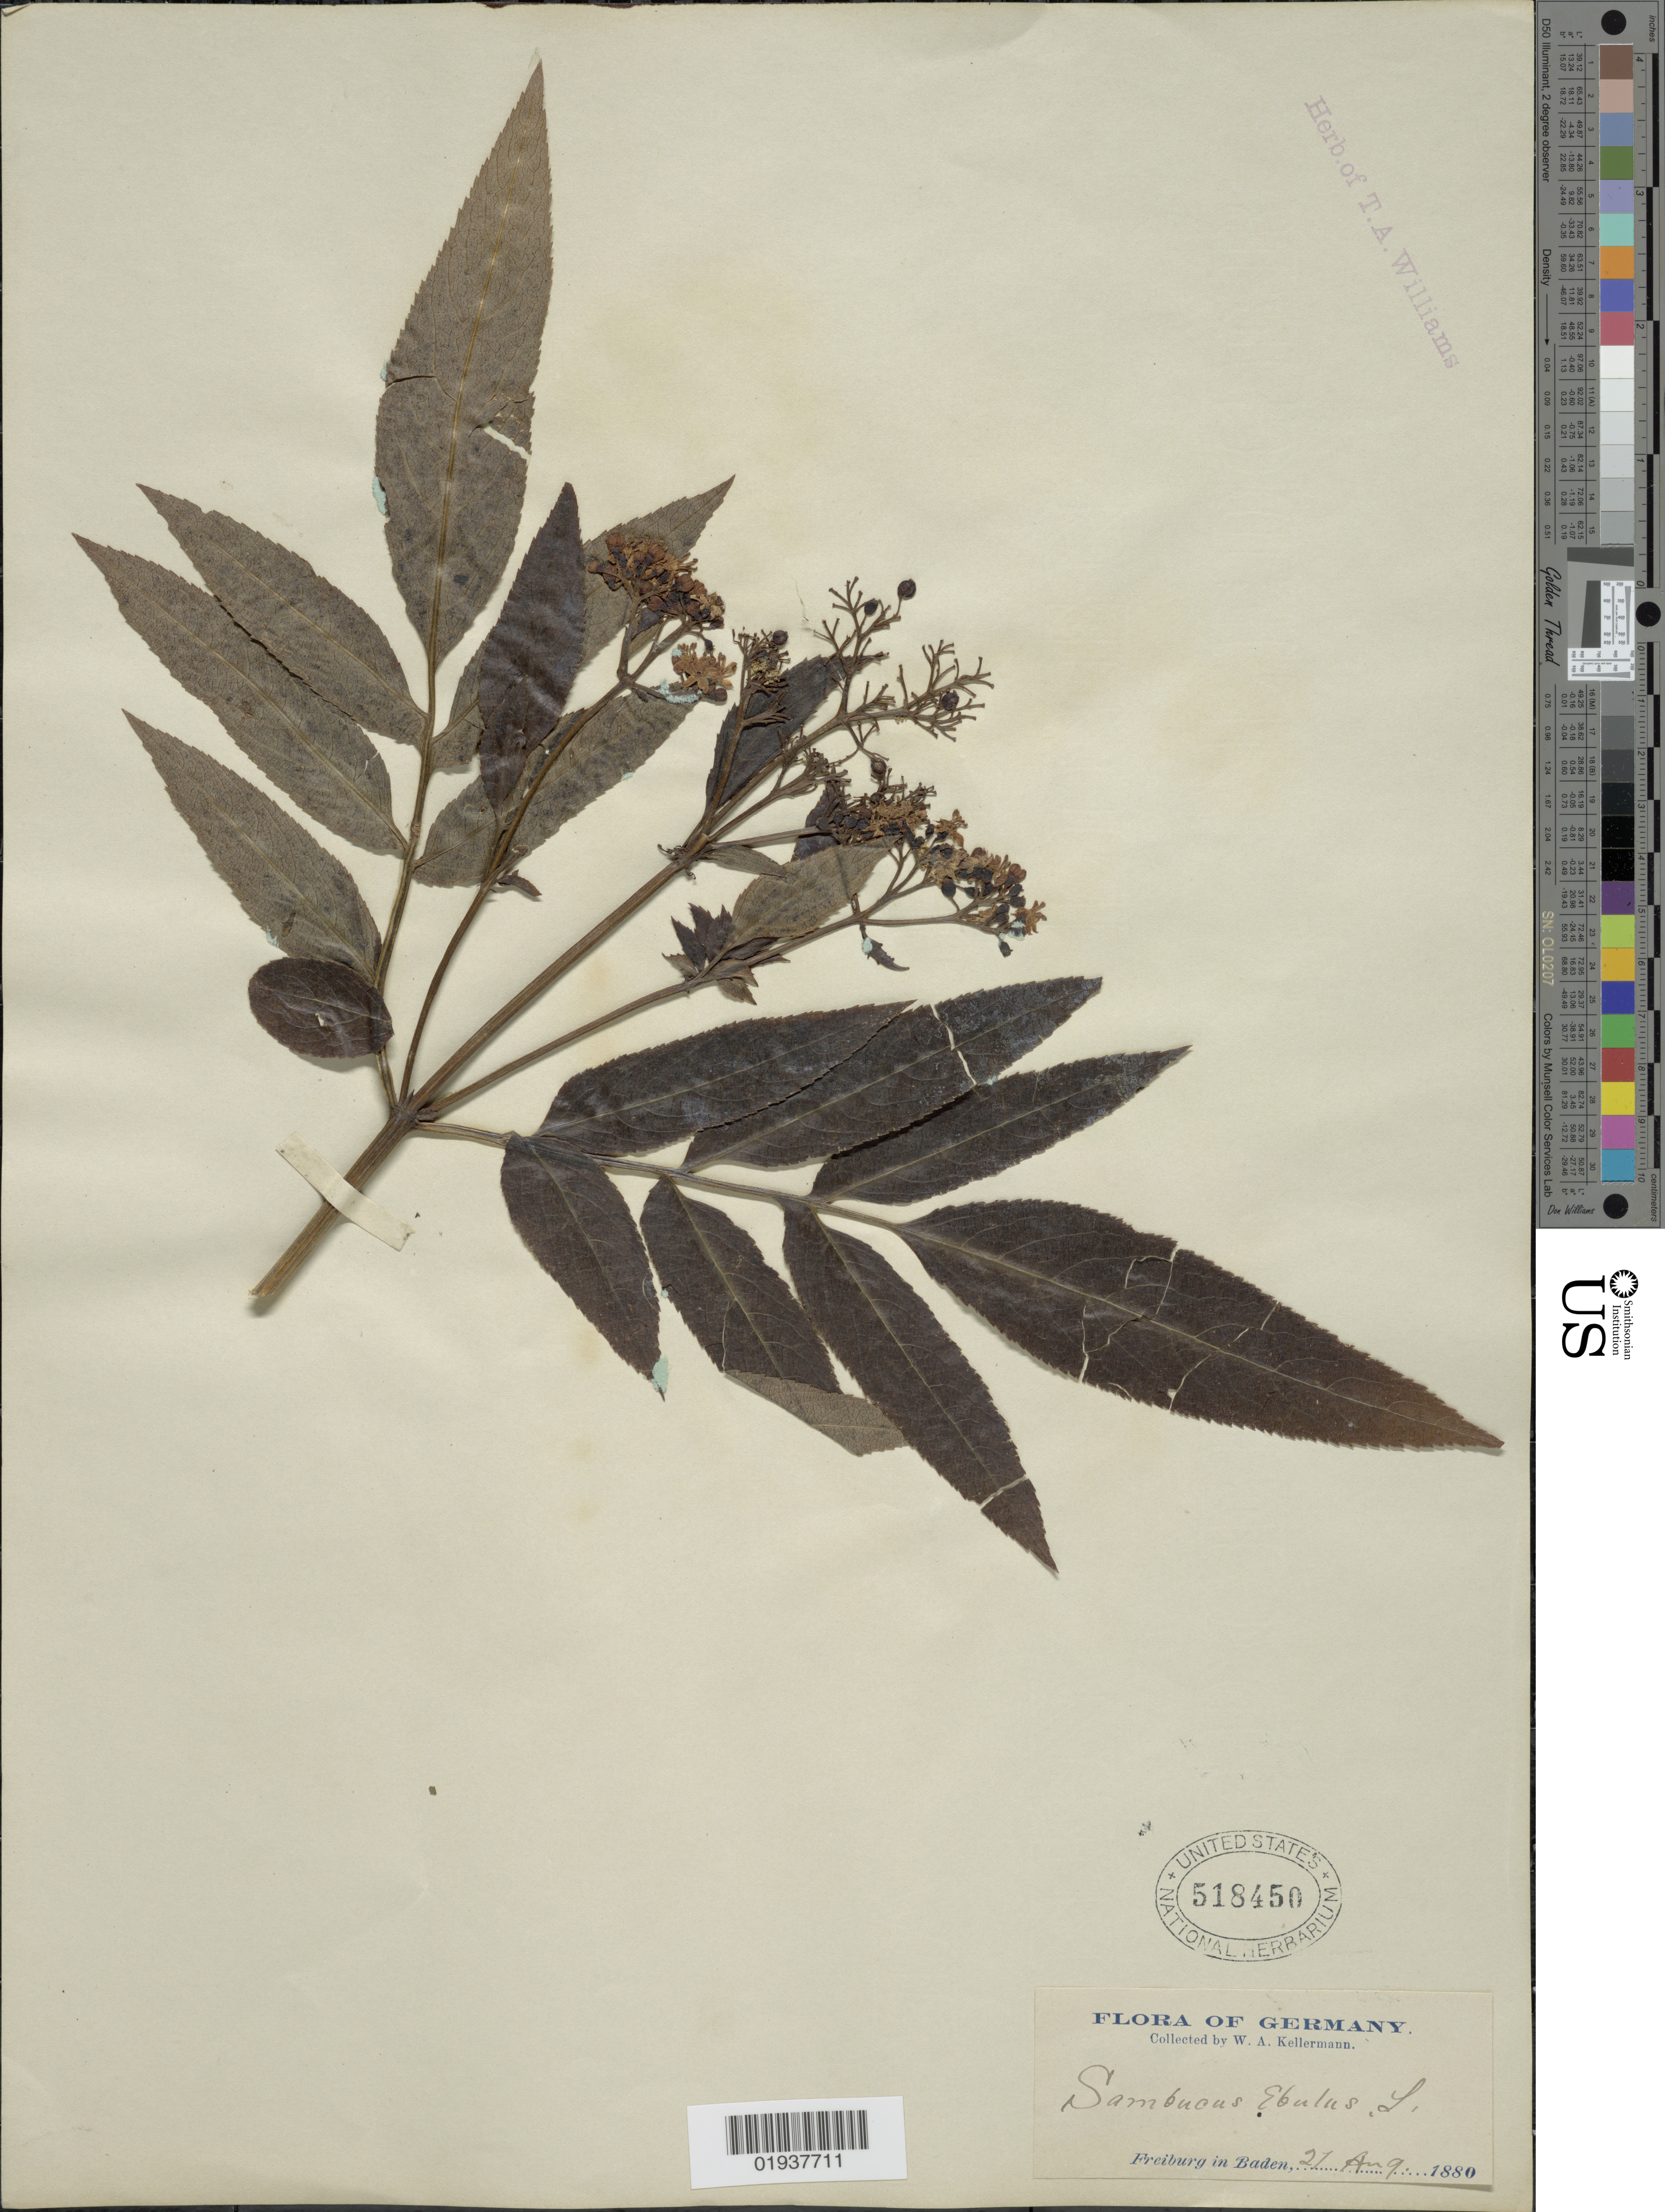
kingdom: Plantae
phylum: Tracheophyta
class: Magnoliopsida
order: Dipsacales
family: Viburnaceae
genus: Sambucus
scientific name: Sambucus ebulus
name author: L.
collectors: W. Kellerman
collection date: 1880-08-27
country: Germany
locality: Freiburg in Baden.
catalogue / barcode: US 518450